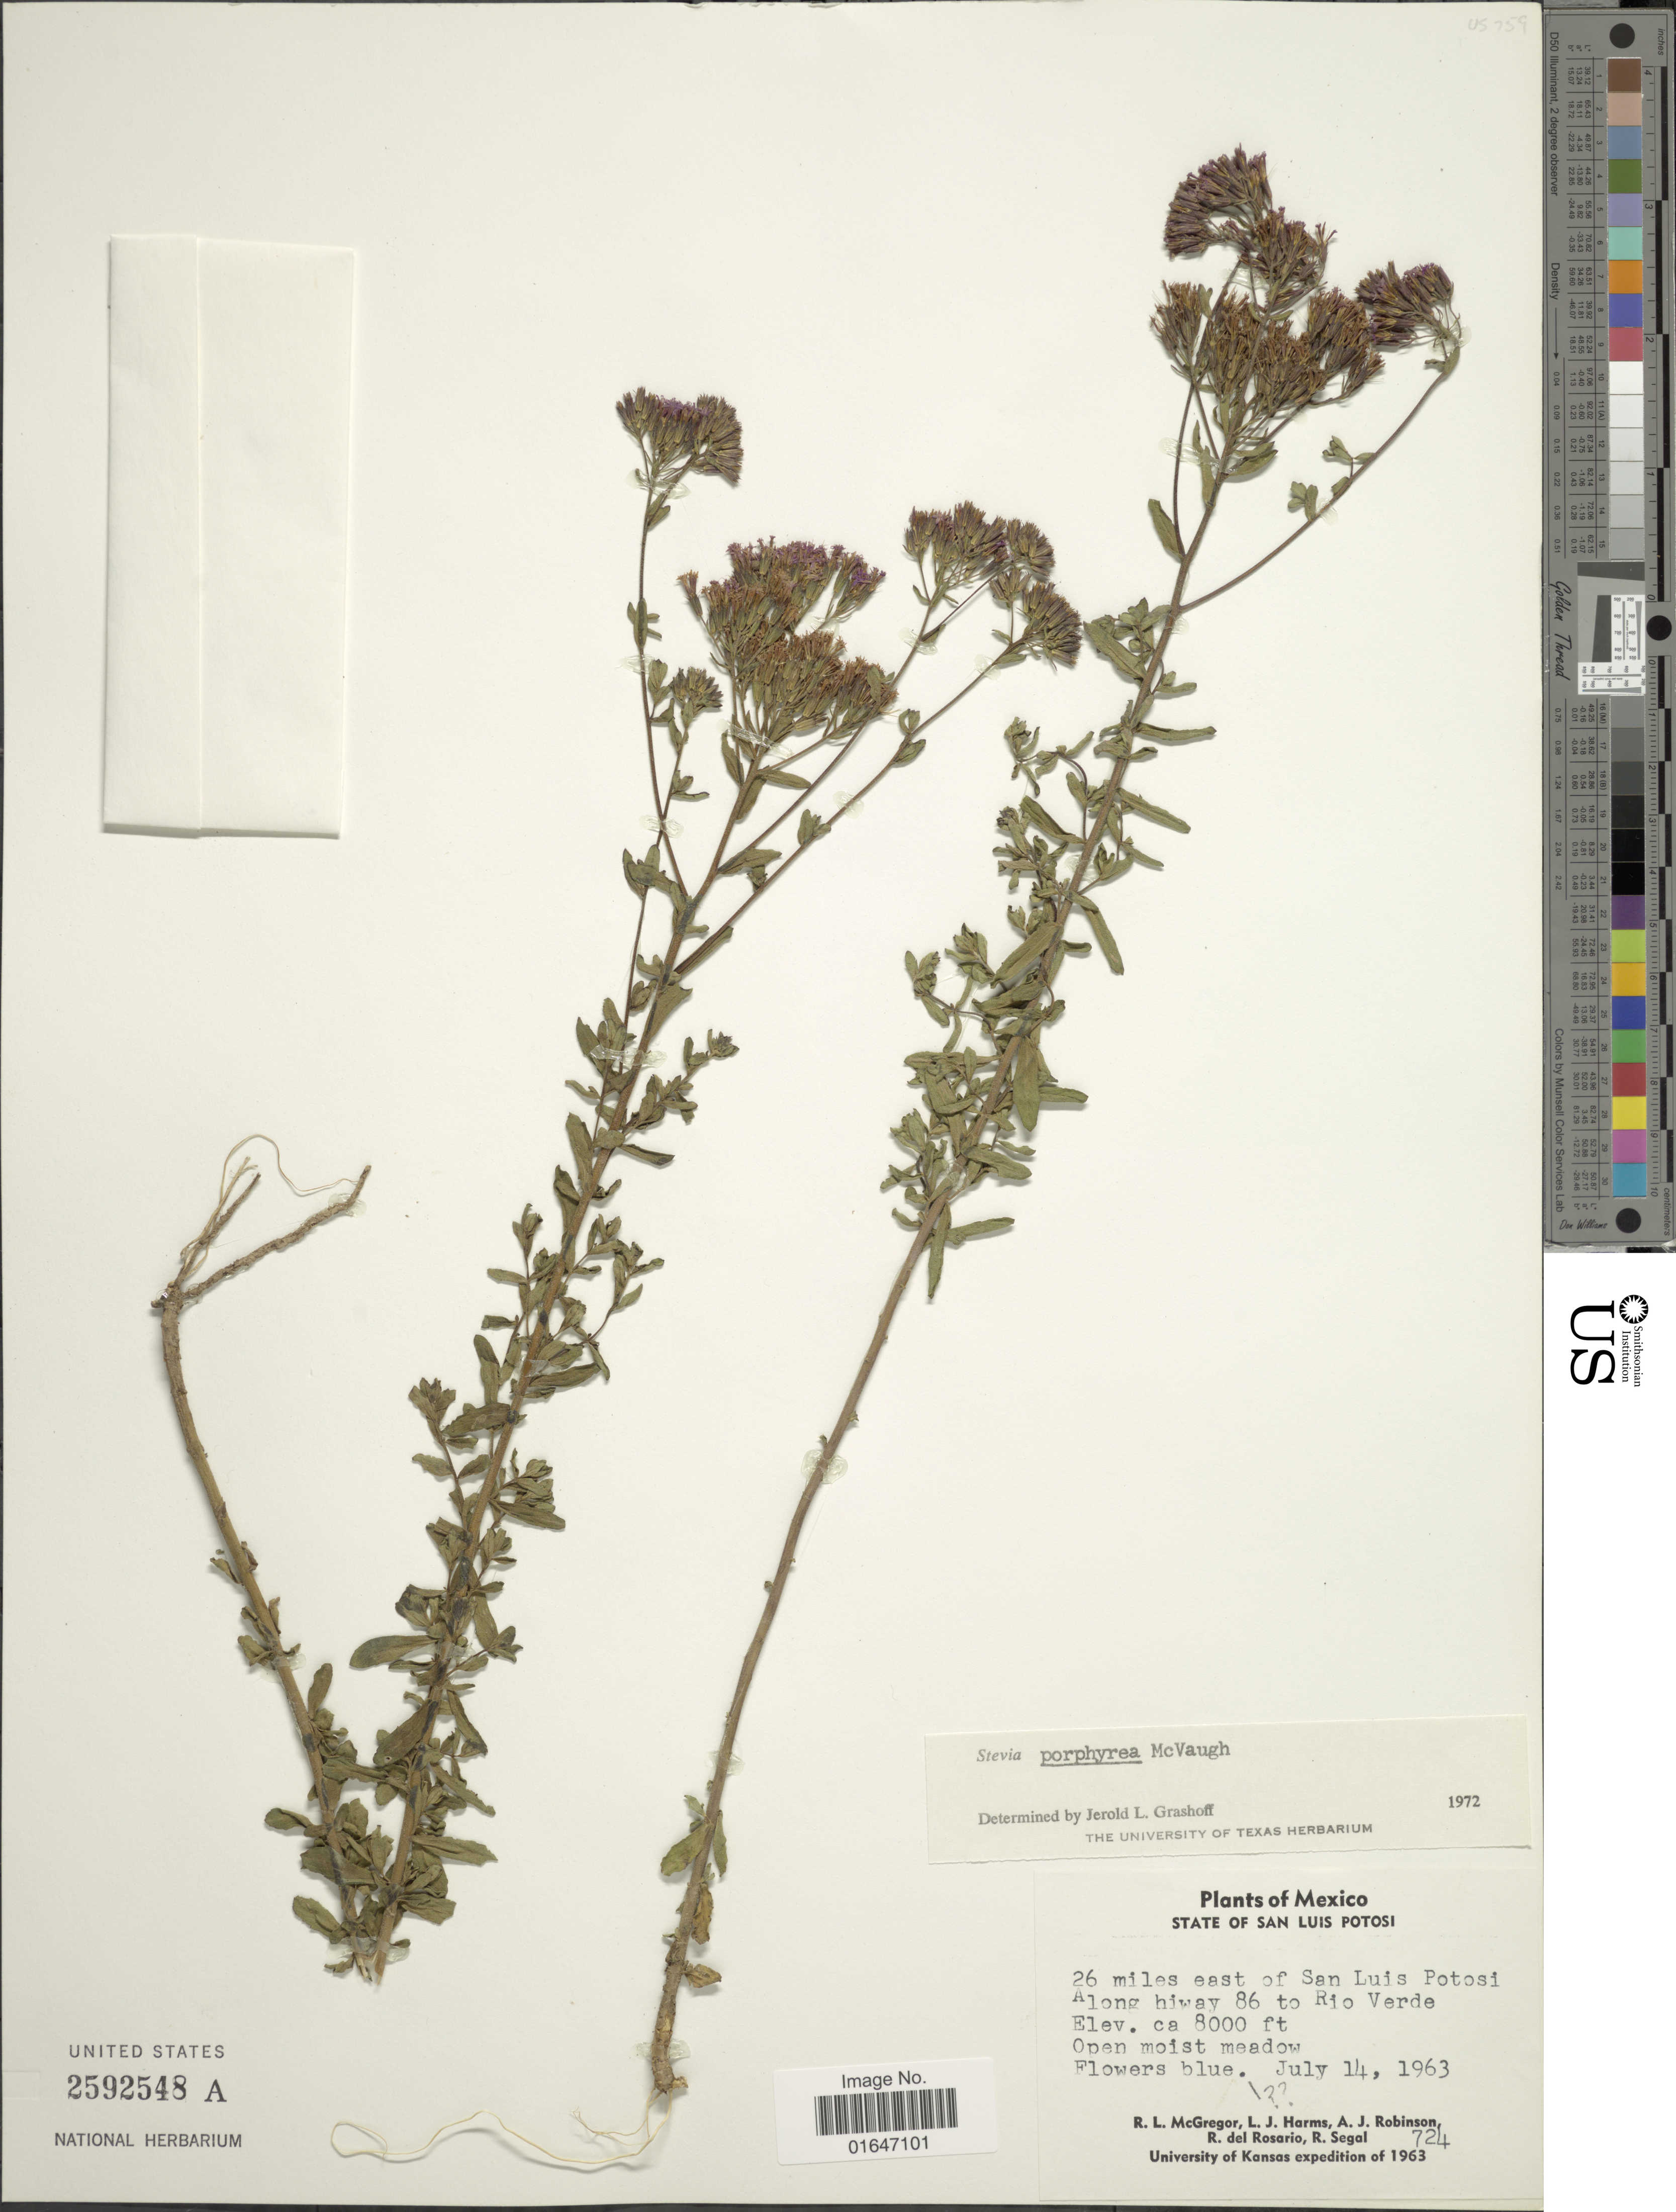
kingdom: Plantae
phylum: Tracheophyta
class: Magnoliopsida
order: Asterales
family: Asteraceae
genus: Stevia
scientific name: Stevia porphyrea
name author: McVaugh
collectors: R. McGregor, L. Harms, A. J. Robinson, R. del Rosario & R. Segal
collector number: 724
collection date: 1963-07-14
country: Mexico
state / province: San Luis Potosí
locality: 26 miles east of San Luis Potosi, Along Highway 86 to Rio Verde.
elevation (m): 2438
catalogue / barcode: US 2592548A